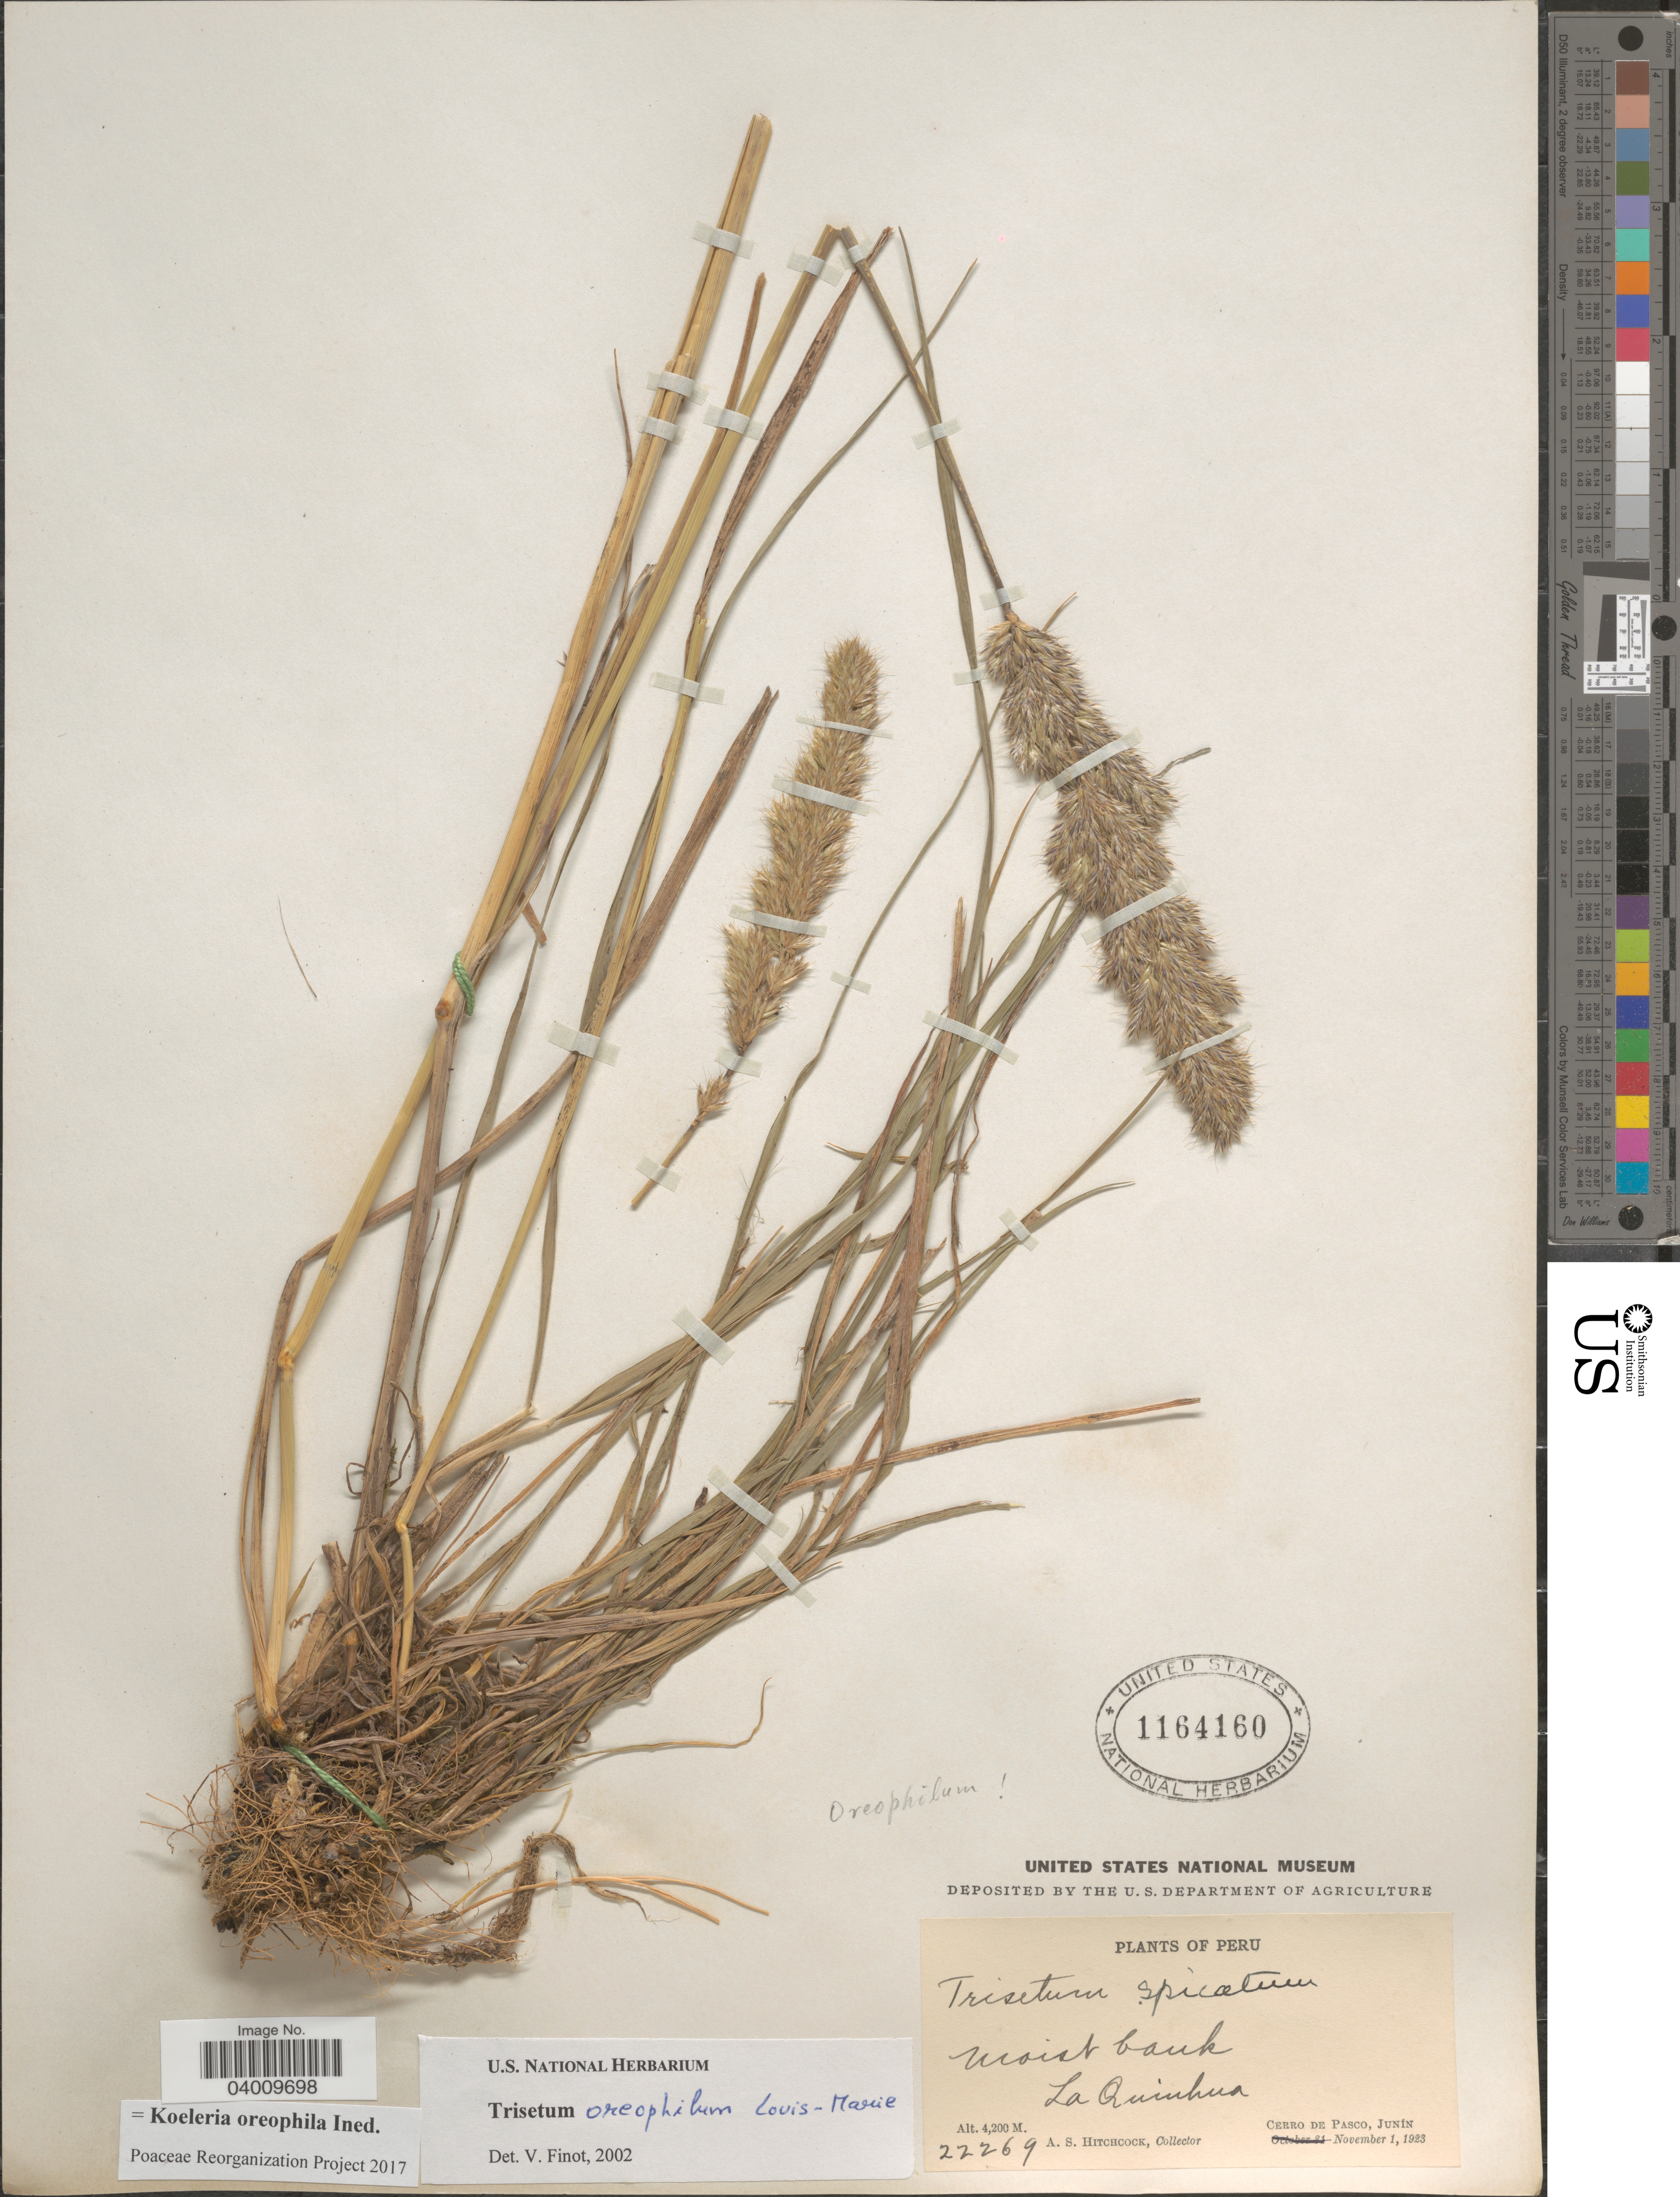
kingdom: Plantae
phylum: Tracheophyta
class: Liliopsida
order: Poales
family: Poaceae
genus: Koeleria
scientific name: Koeleria oreophila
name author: (Louis-Marie) Barberá et al.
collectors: A. S. Hitchcock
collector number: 22269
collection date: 1923-11-01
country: Peru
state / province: Junín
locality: La Quinhua. Cerro de Pasco.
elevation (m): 4200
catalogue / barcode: US 1164160